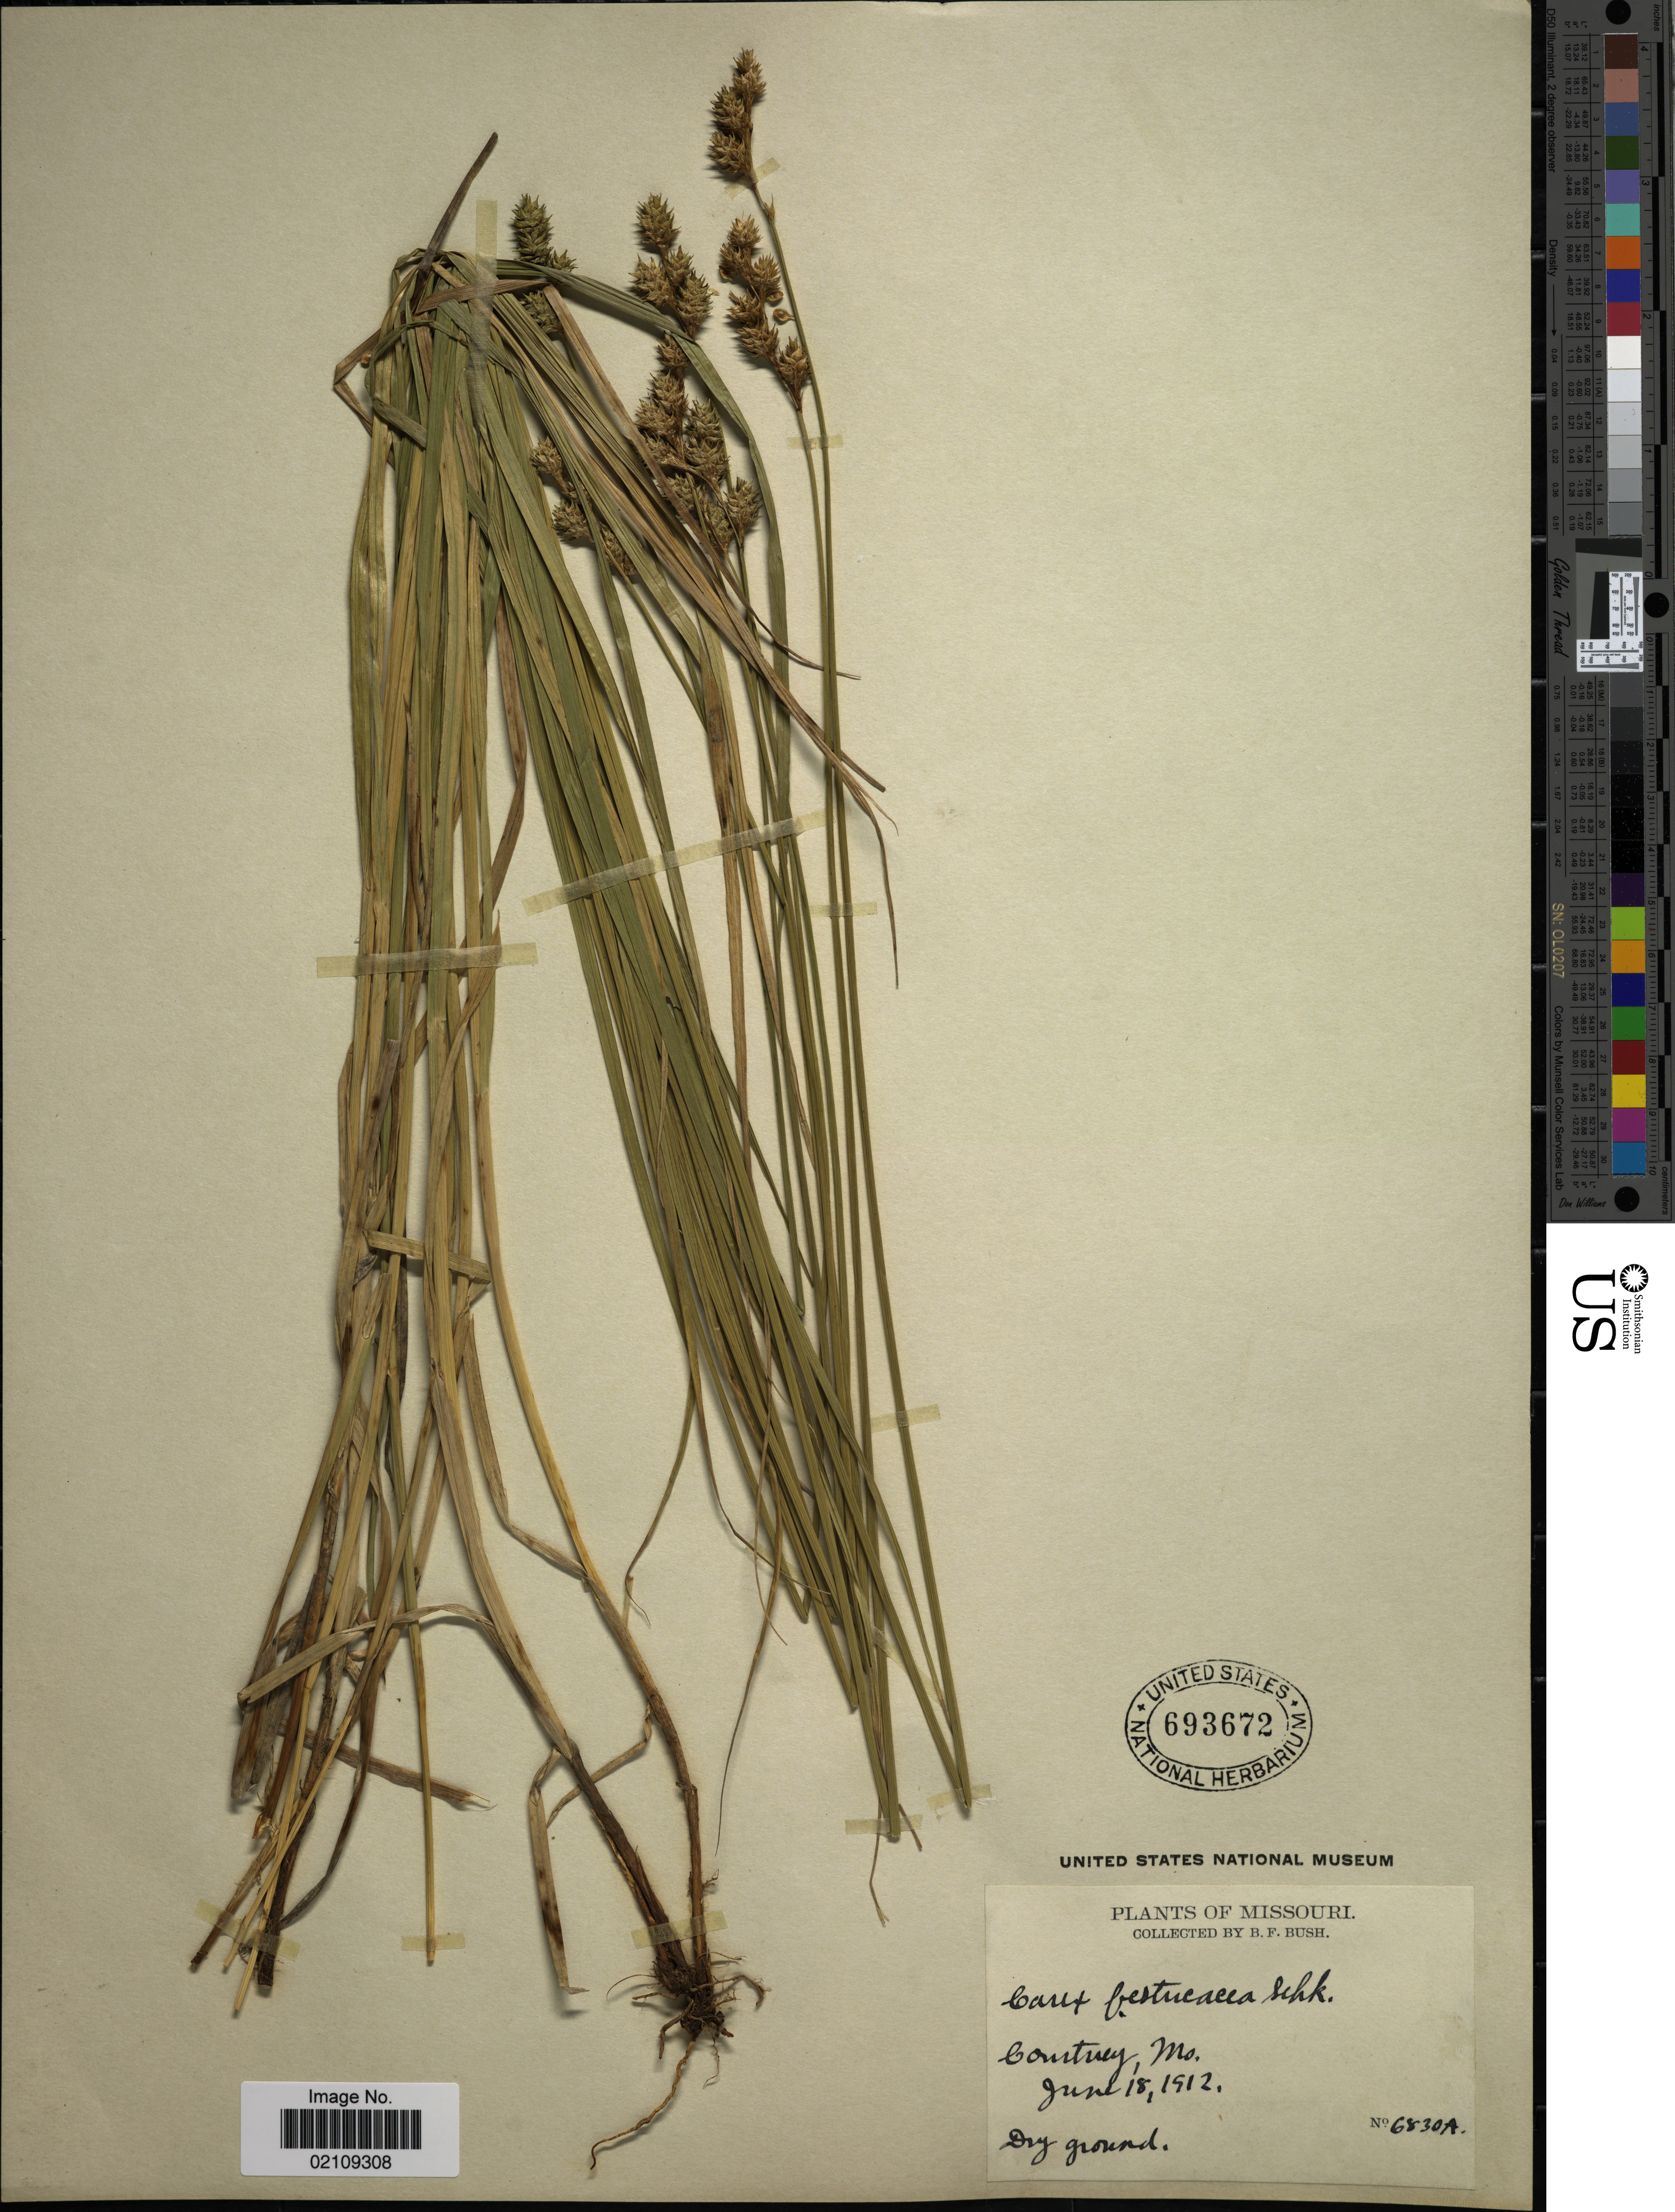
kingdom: Plantae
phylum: Tracheophyta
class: Liliopsida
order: Poales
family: Cyperaceae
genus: Carex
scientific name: Carex festucacea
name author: Willd.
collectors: B. F. Bush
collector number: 6830A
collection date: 1912-06-18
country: United States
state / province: Missouri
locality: Courtney, Dry ground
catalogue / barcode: US 693672